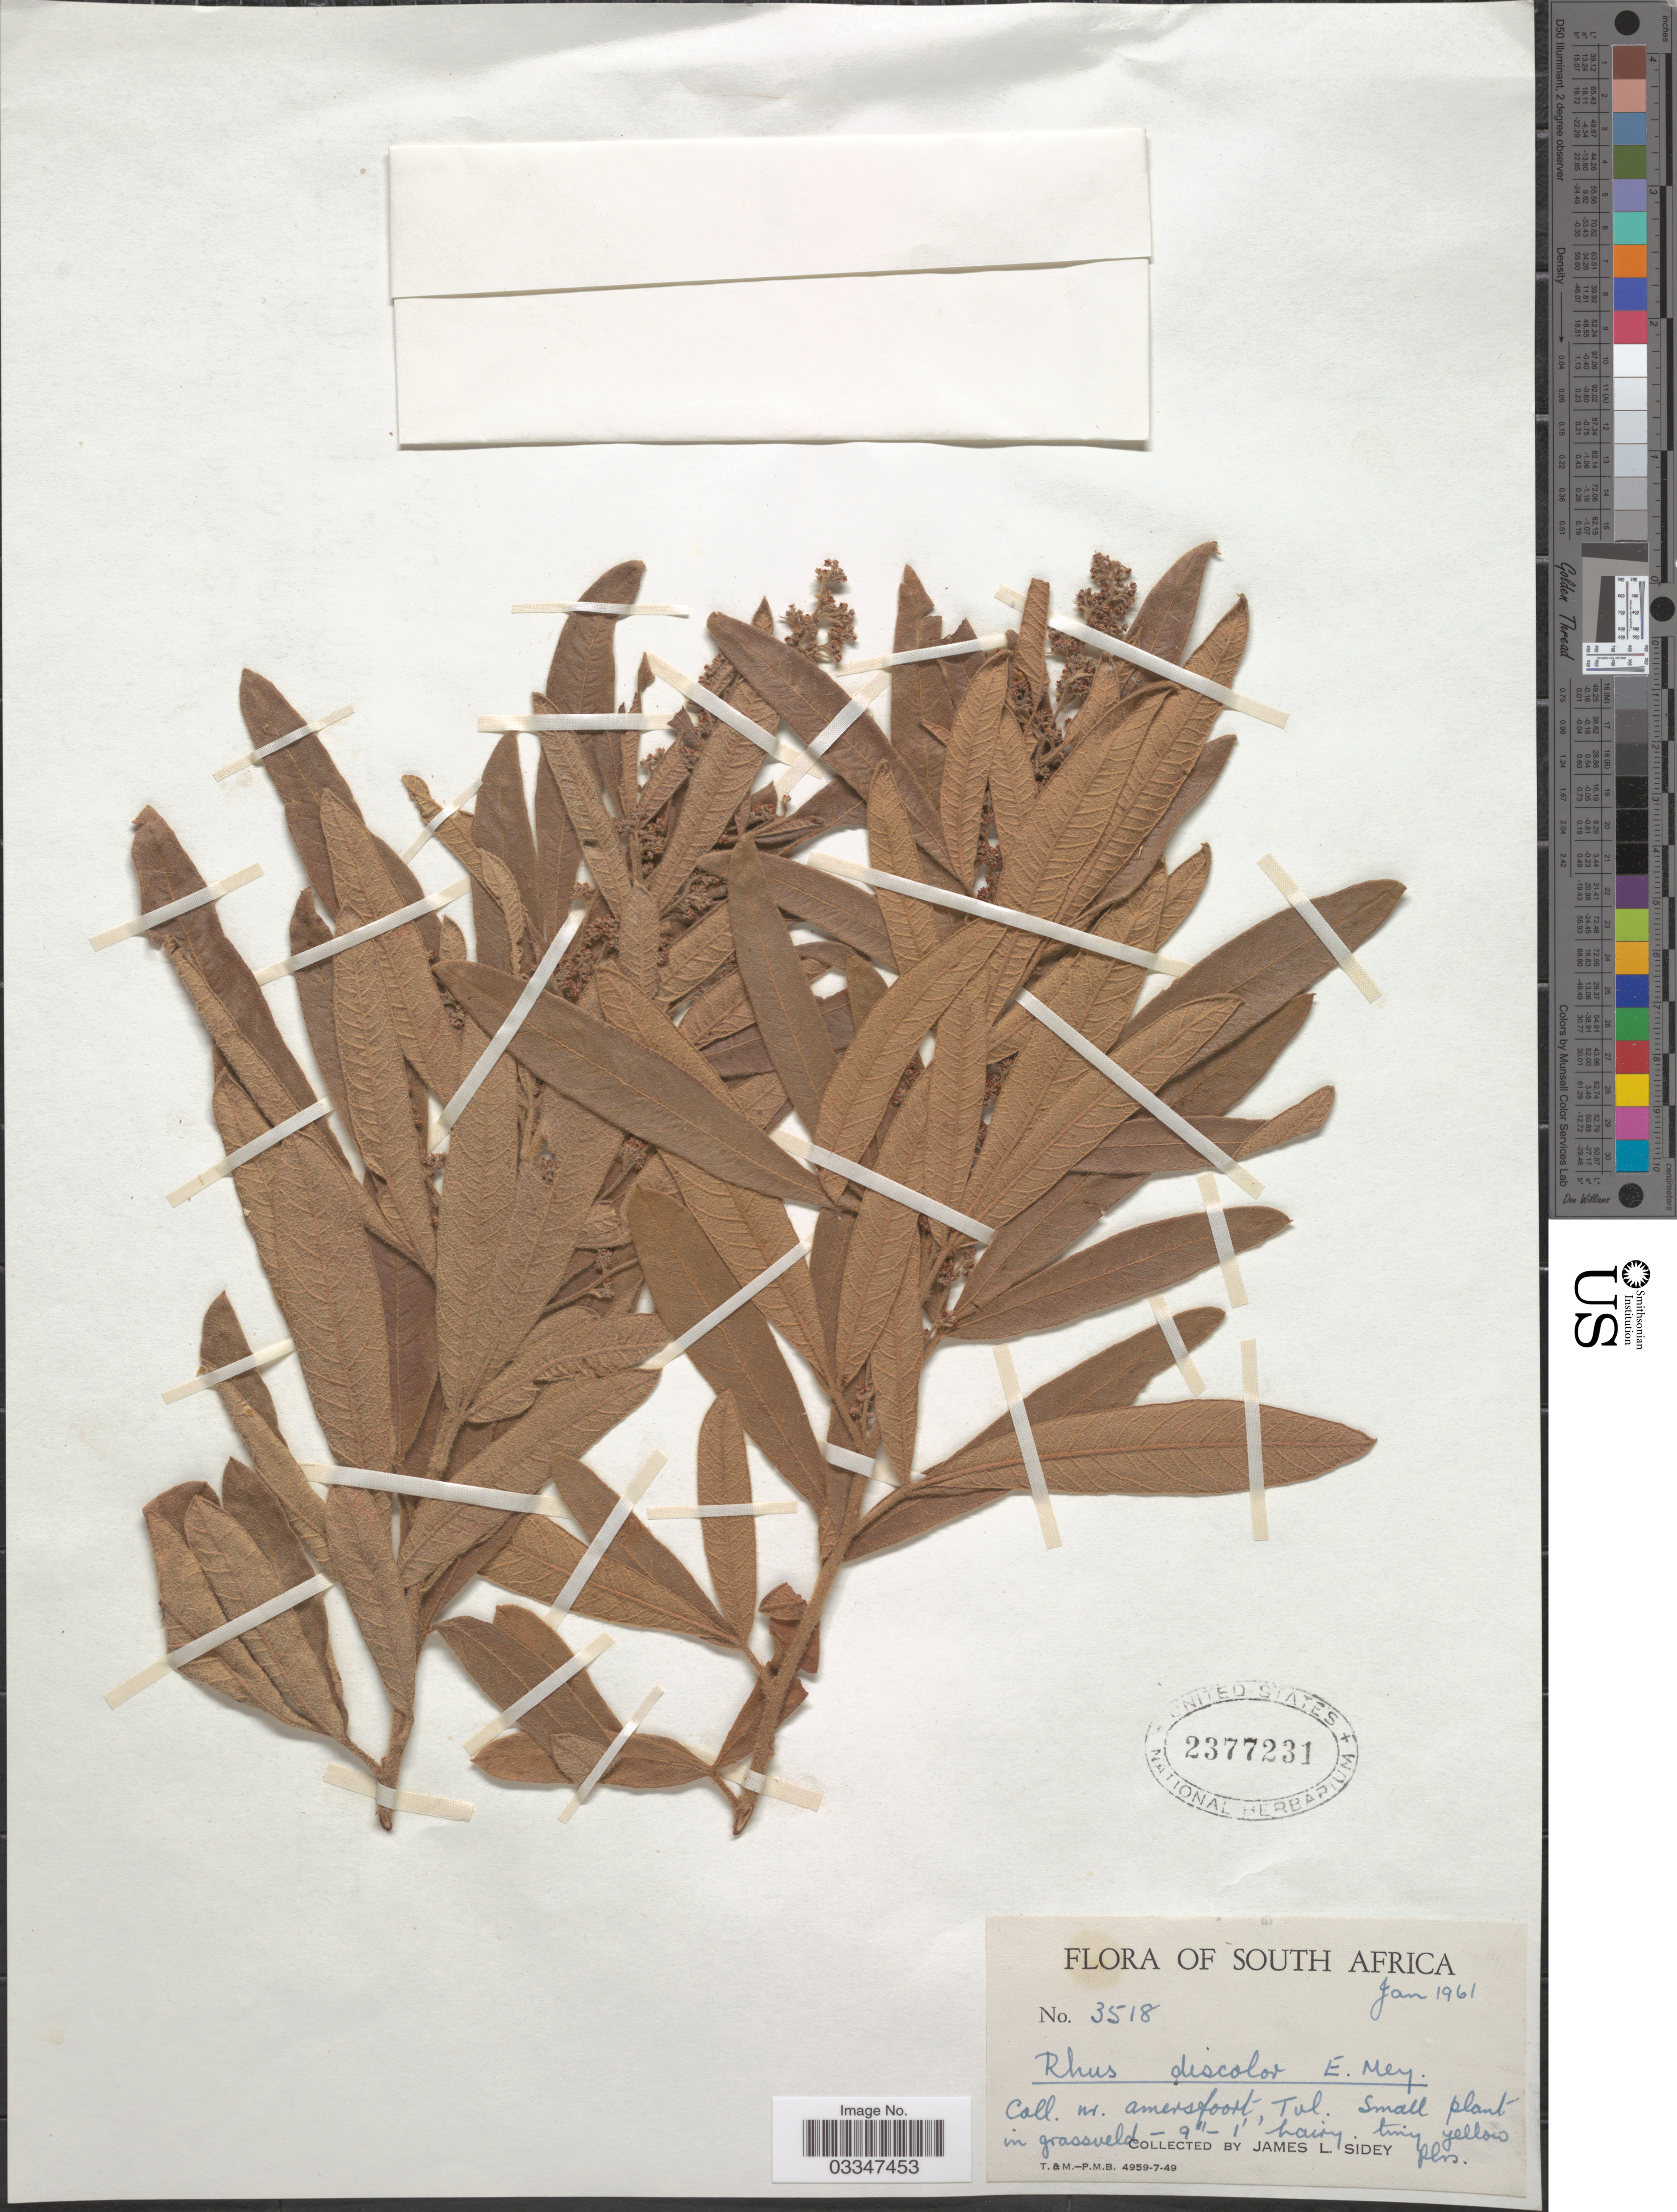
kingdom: Plantae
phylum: Tracheophyta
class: Magnoliopsida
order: Sapindales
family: Anacardiaceae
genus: Rhus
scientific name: Rhus discolor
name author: E. Mey. ex Sond.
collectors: J. L. Sidey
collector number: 3518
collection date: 1961-01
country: South Africa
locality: Nr. Amersfoort, Tvl.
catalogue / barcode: US 2377231